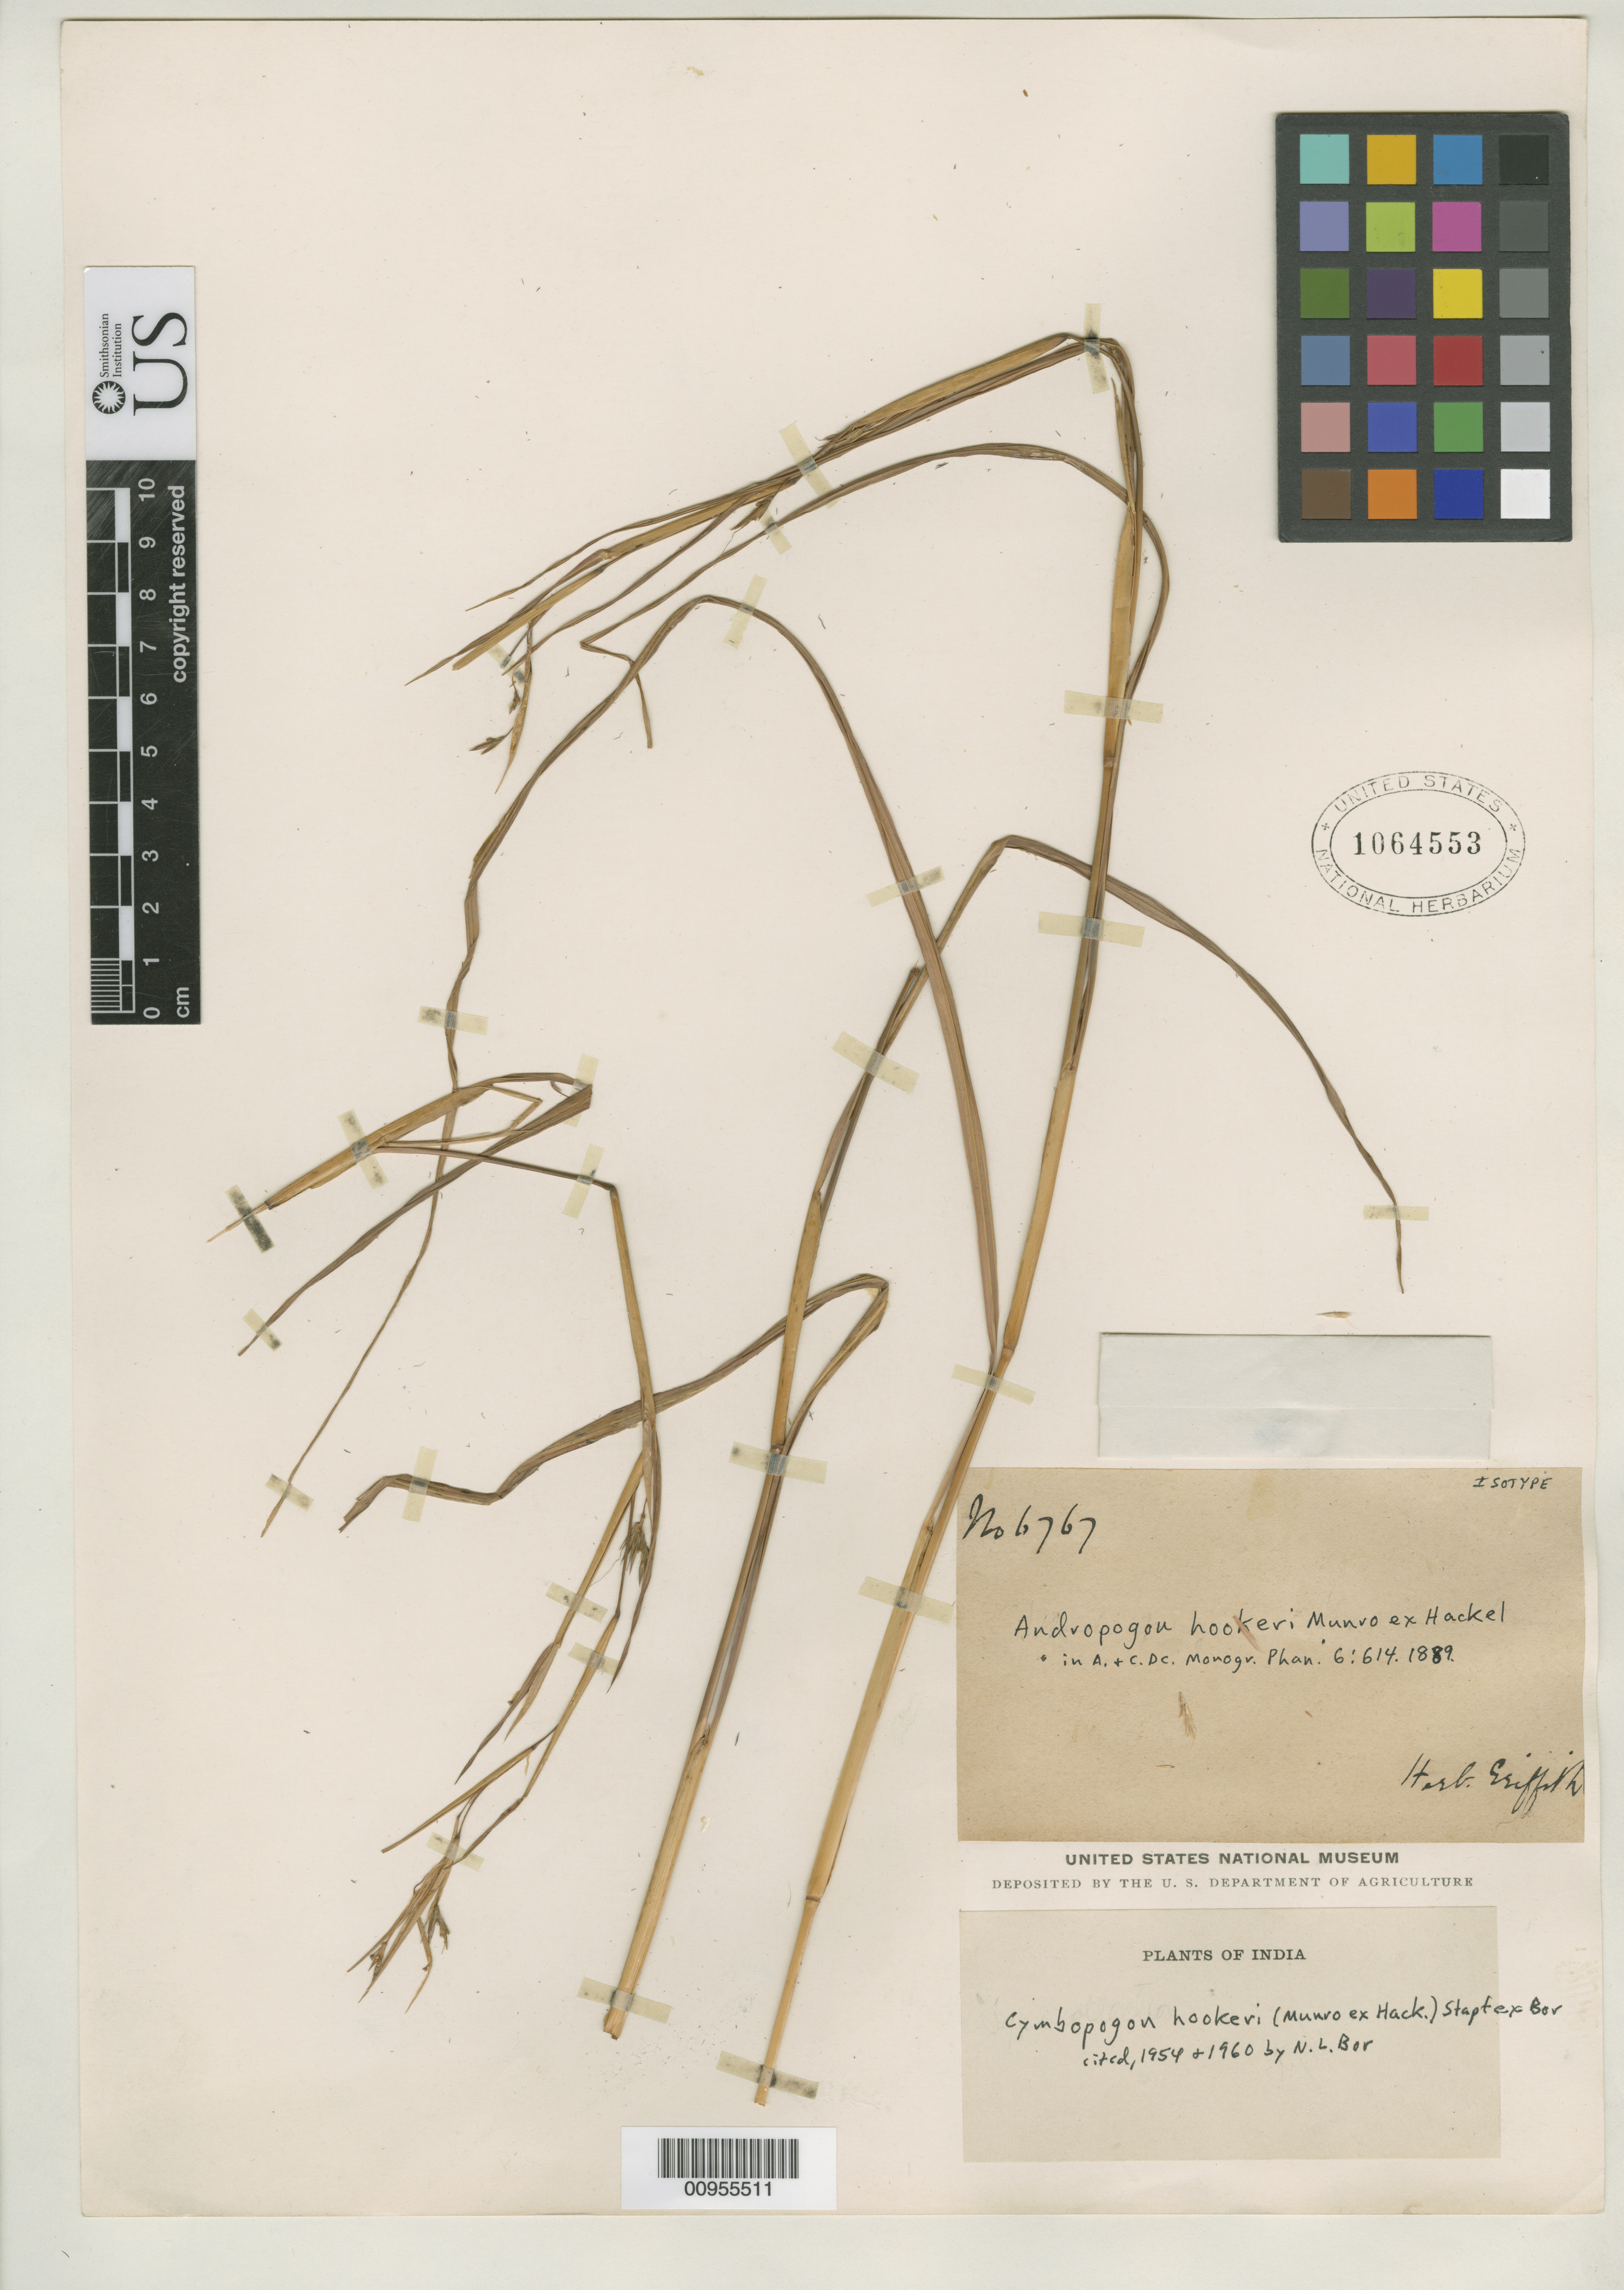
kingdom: Plantae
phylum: Tracheophyta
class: Liliopsida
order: Poales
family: Poaceae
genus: Andropogon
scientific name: Andropogon hookeri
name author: Munro ex Hack. in A. DC.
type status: Isotype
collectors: W. Griffith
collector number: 6767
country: Bhutan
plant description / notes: Currently accepted name as cited by N.L. Bor (1954, 1960).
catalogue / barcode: US 1064553